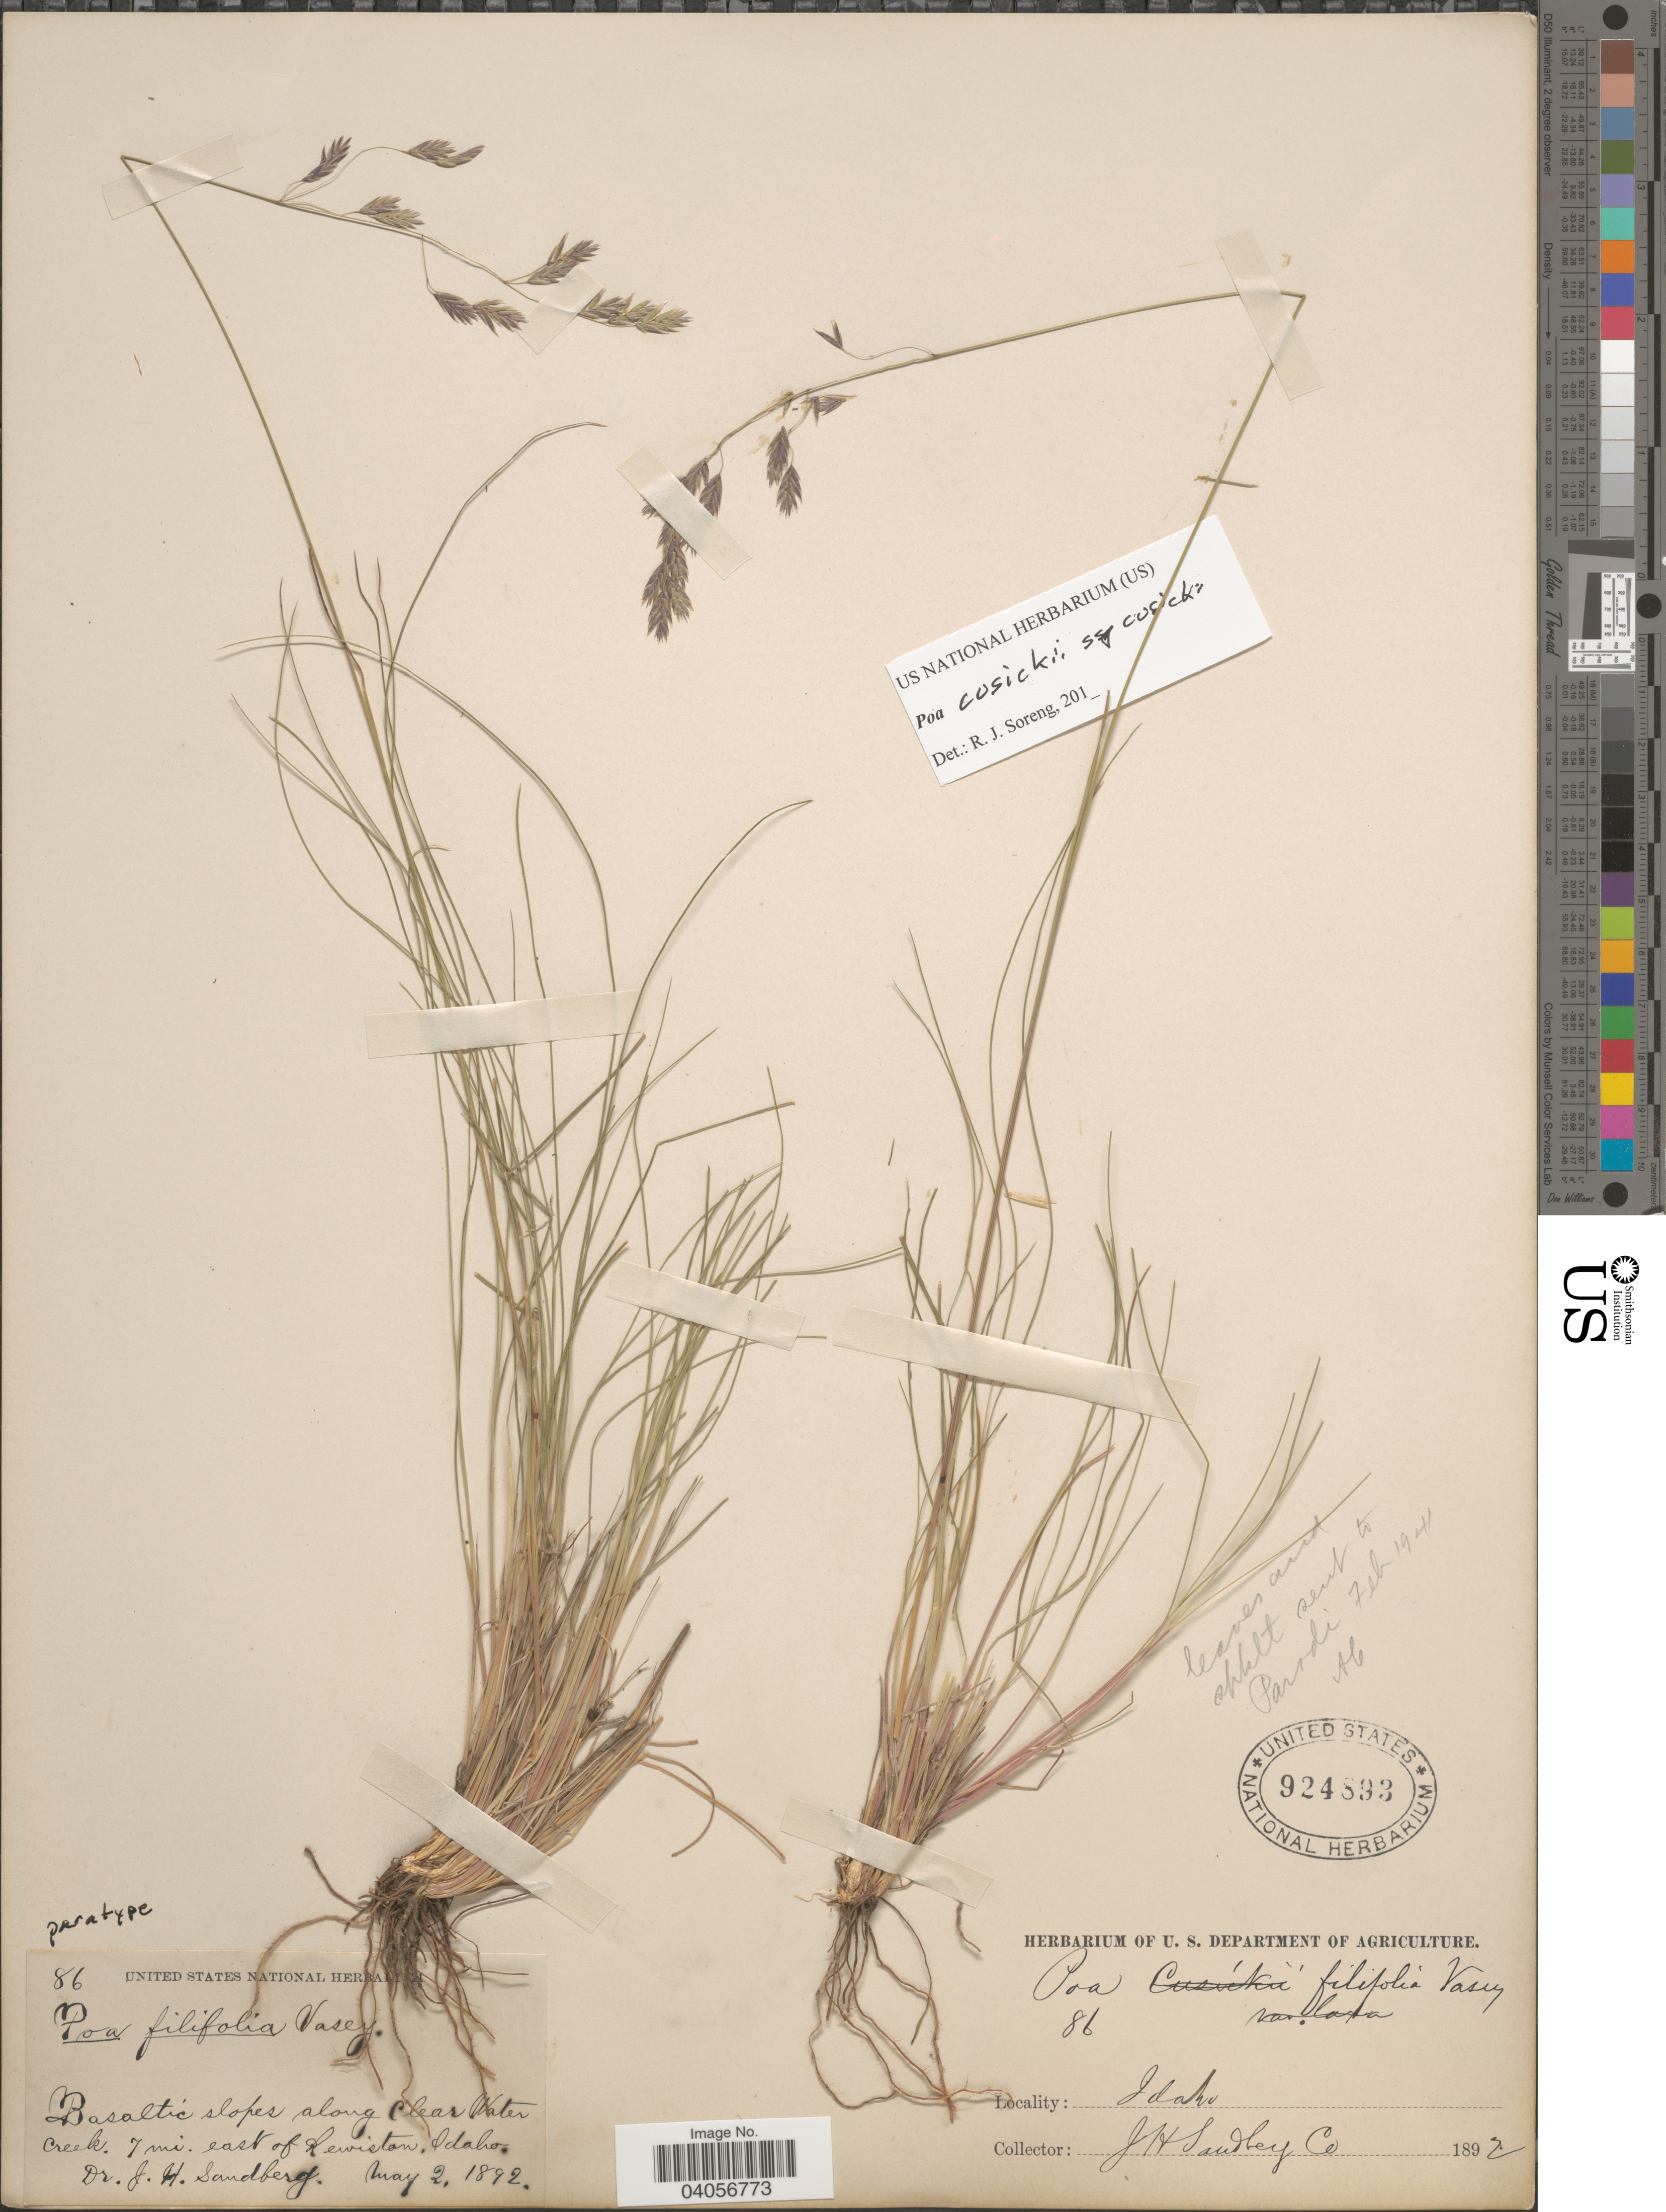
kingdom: Plantae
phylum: Tracheophyta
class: Liliopsida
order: Poales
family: Poaceae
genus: Poa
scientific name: Poa cusickii subsp. cusickii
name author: Vasey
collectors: J. H. Sandberg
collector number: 86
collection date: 1892-05-02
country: United States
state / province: Idaho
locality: Basaltic slopes along Clearwater creek. 7 mi. east of Lewiston.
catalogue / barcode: US 924893